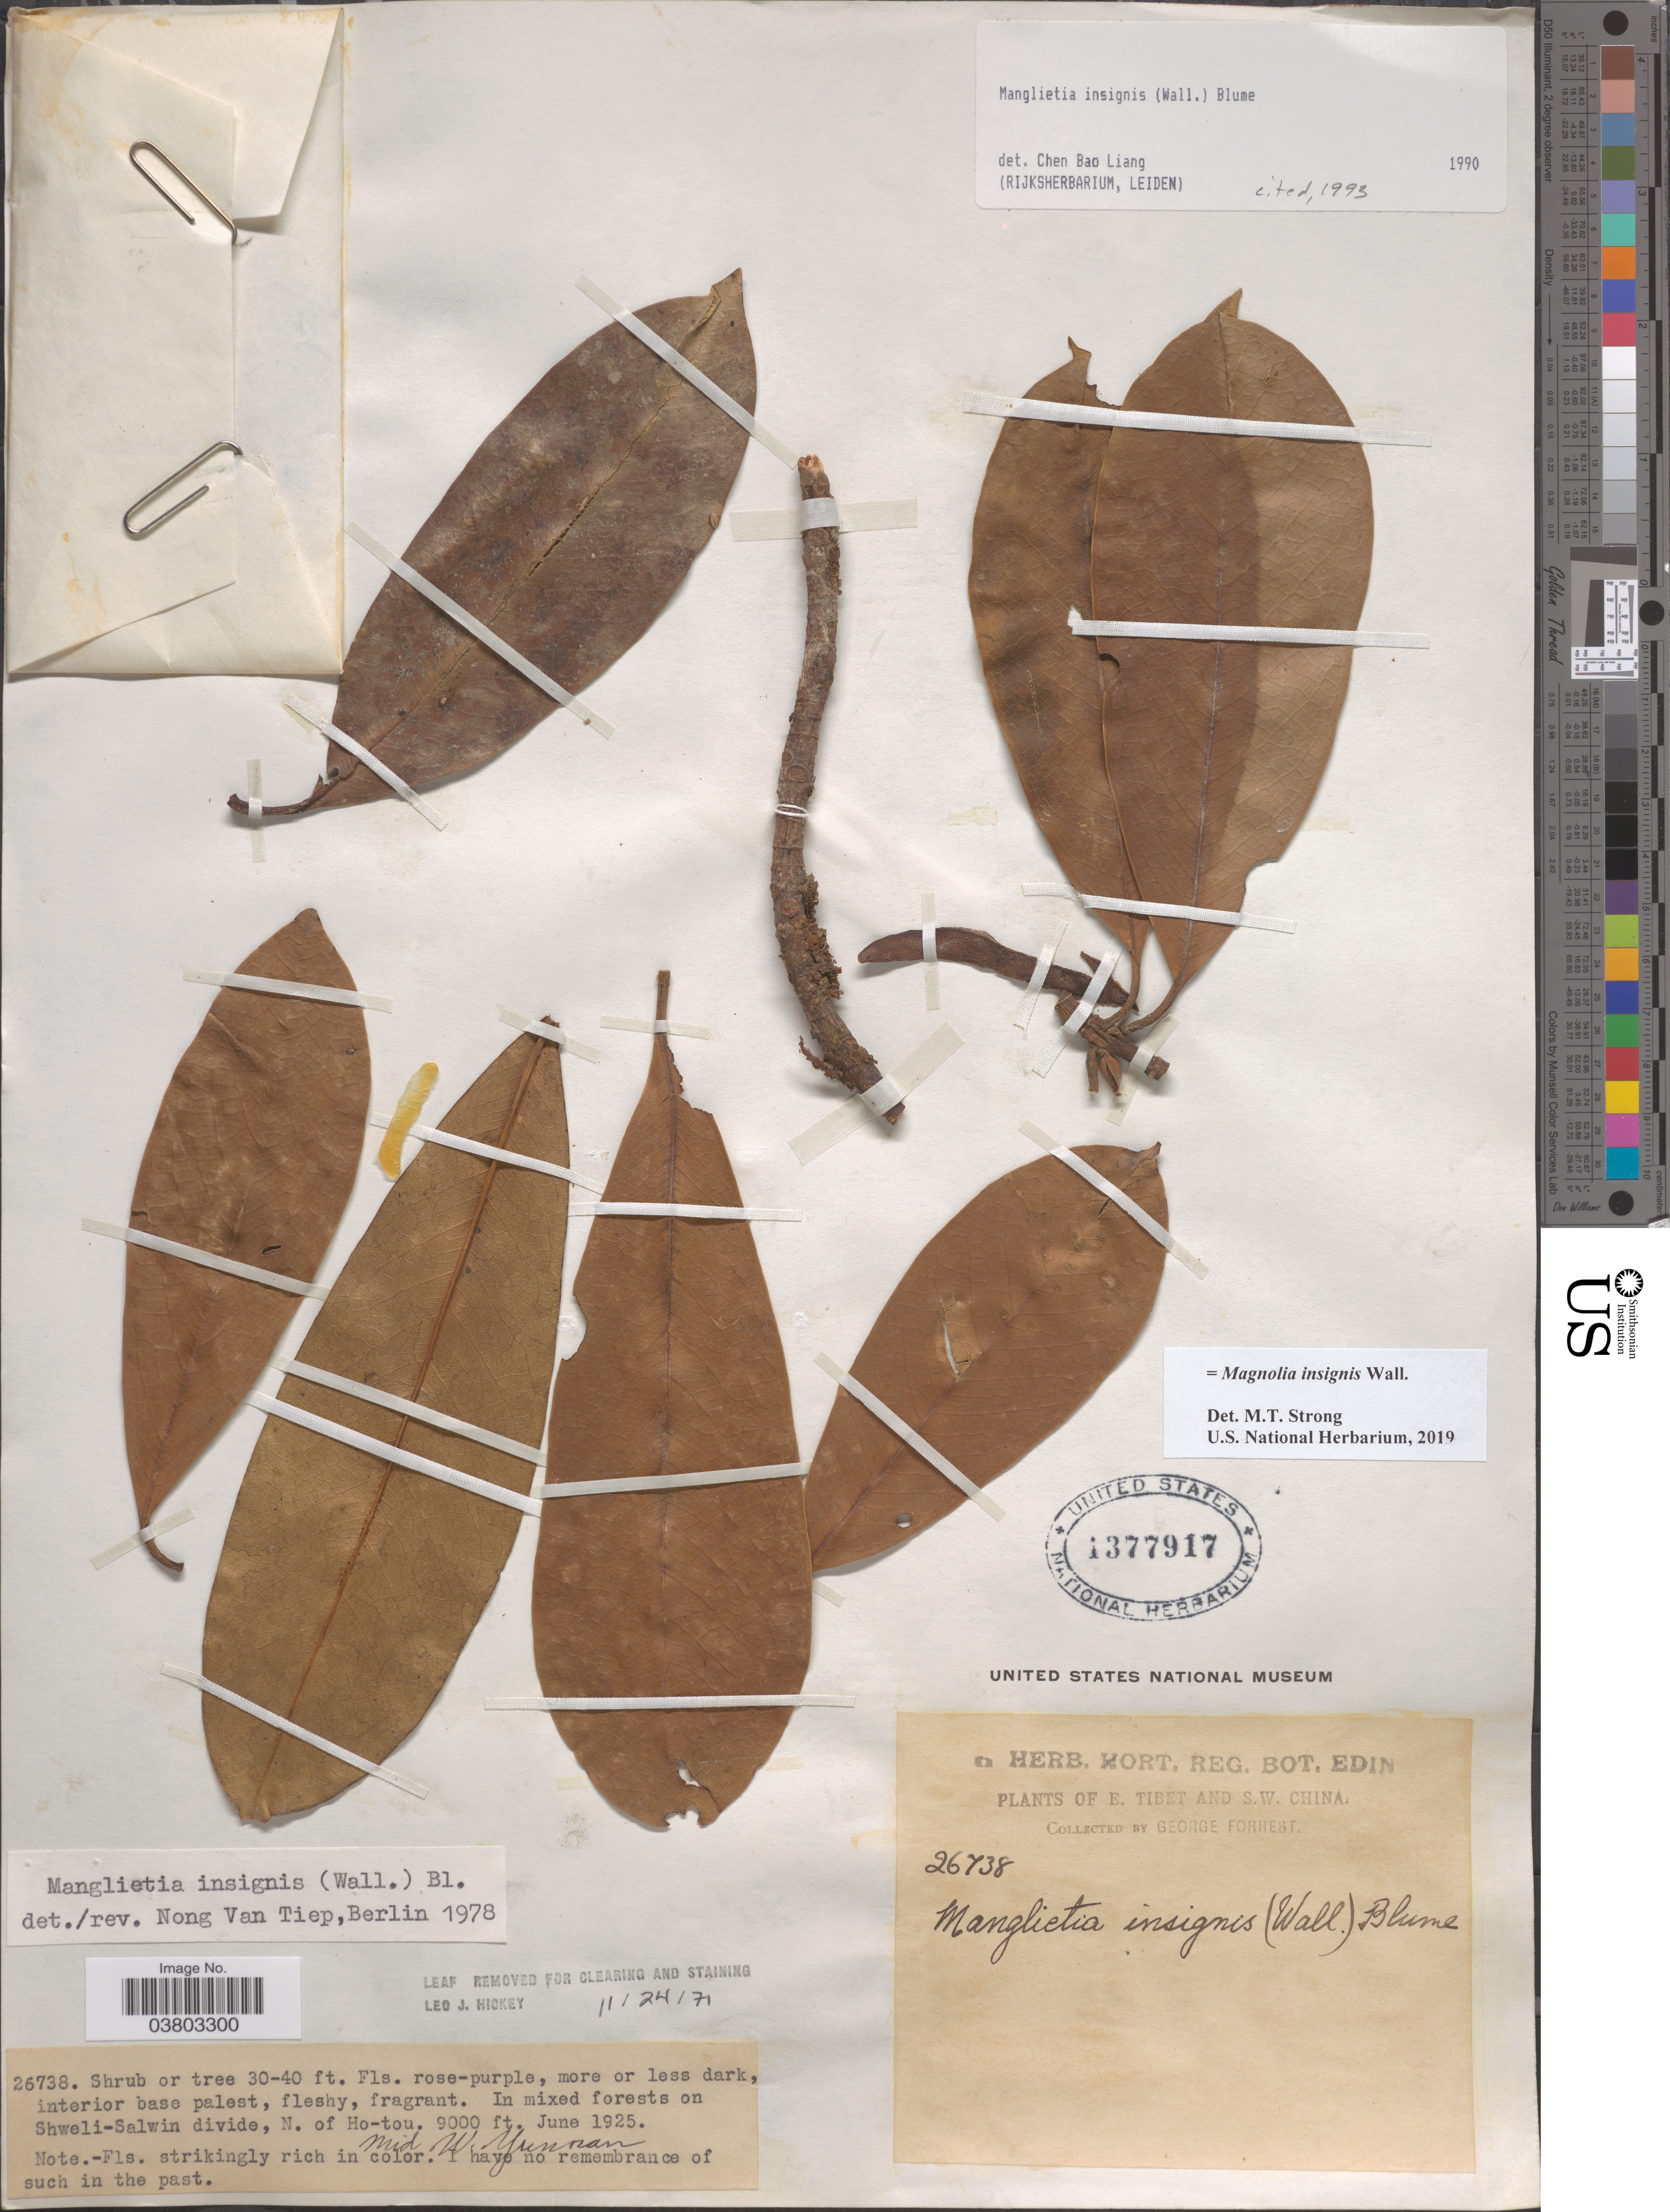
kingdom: Plantae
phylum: Tracheophyta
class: Magnoliopsida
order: Magnoliales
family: Magnoliaceae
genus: Magnolia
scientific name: Magnolia insignis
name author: Wall.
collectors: G. Forrest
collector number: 26738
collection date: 1925-06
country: China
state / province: Yunnan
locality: S.W. China. In mixed forests on Shweli-Salwin divide, N. of Ho-tou. Mid W. Yunnan.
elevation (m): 2743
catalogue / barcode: US 1377917